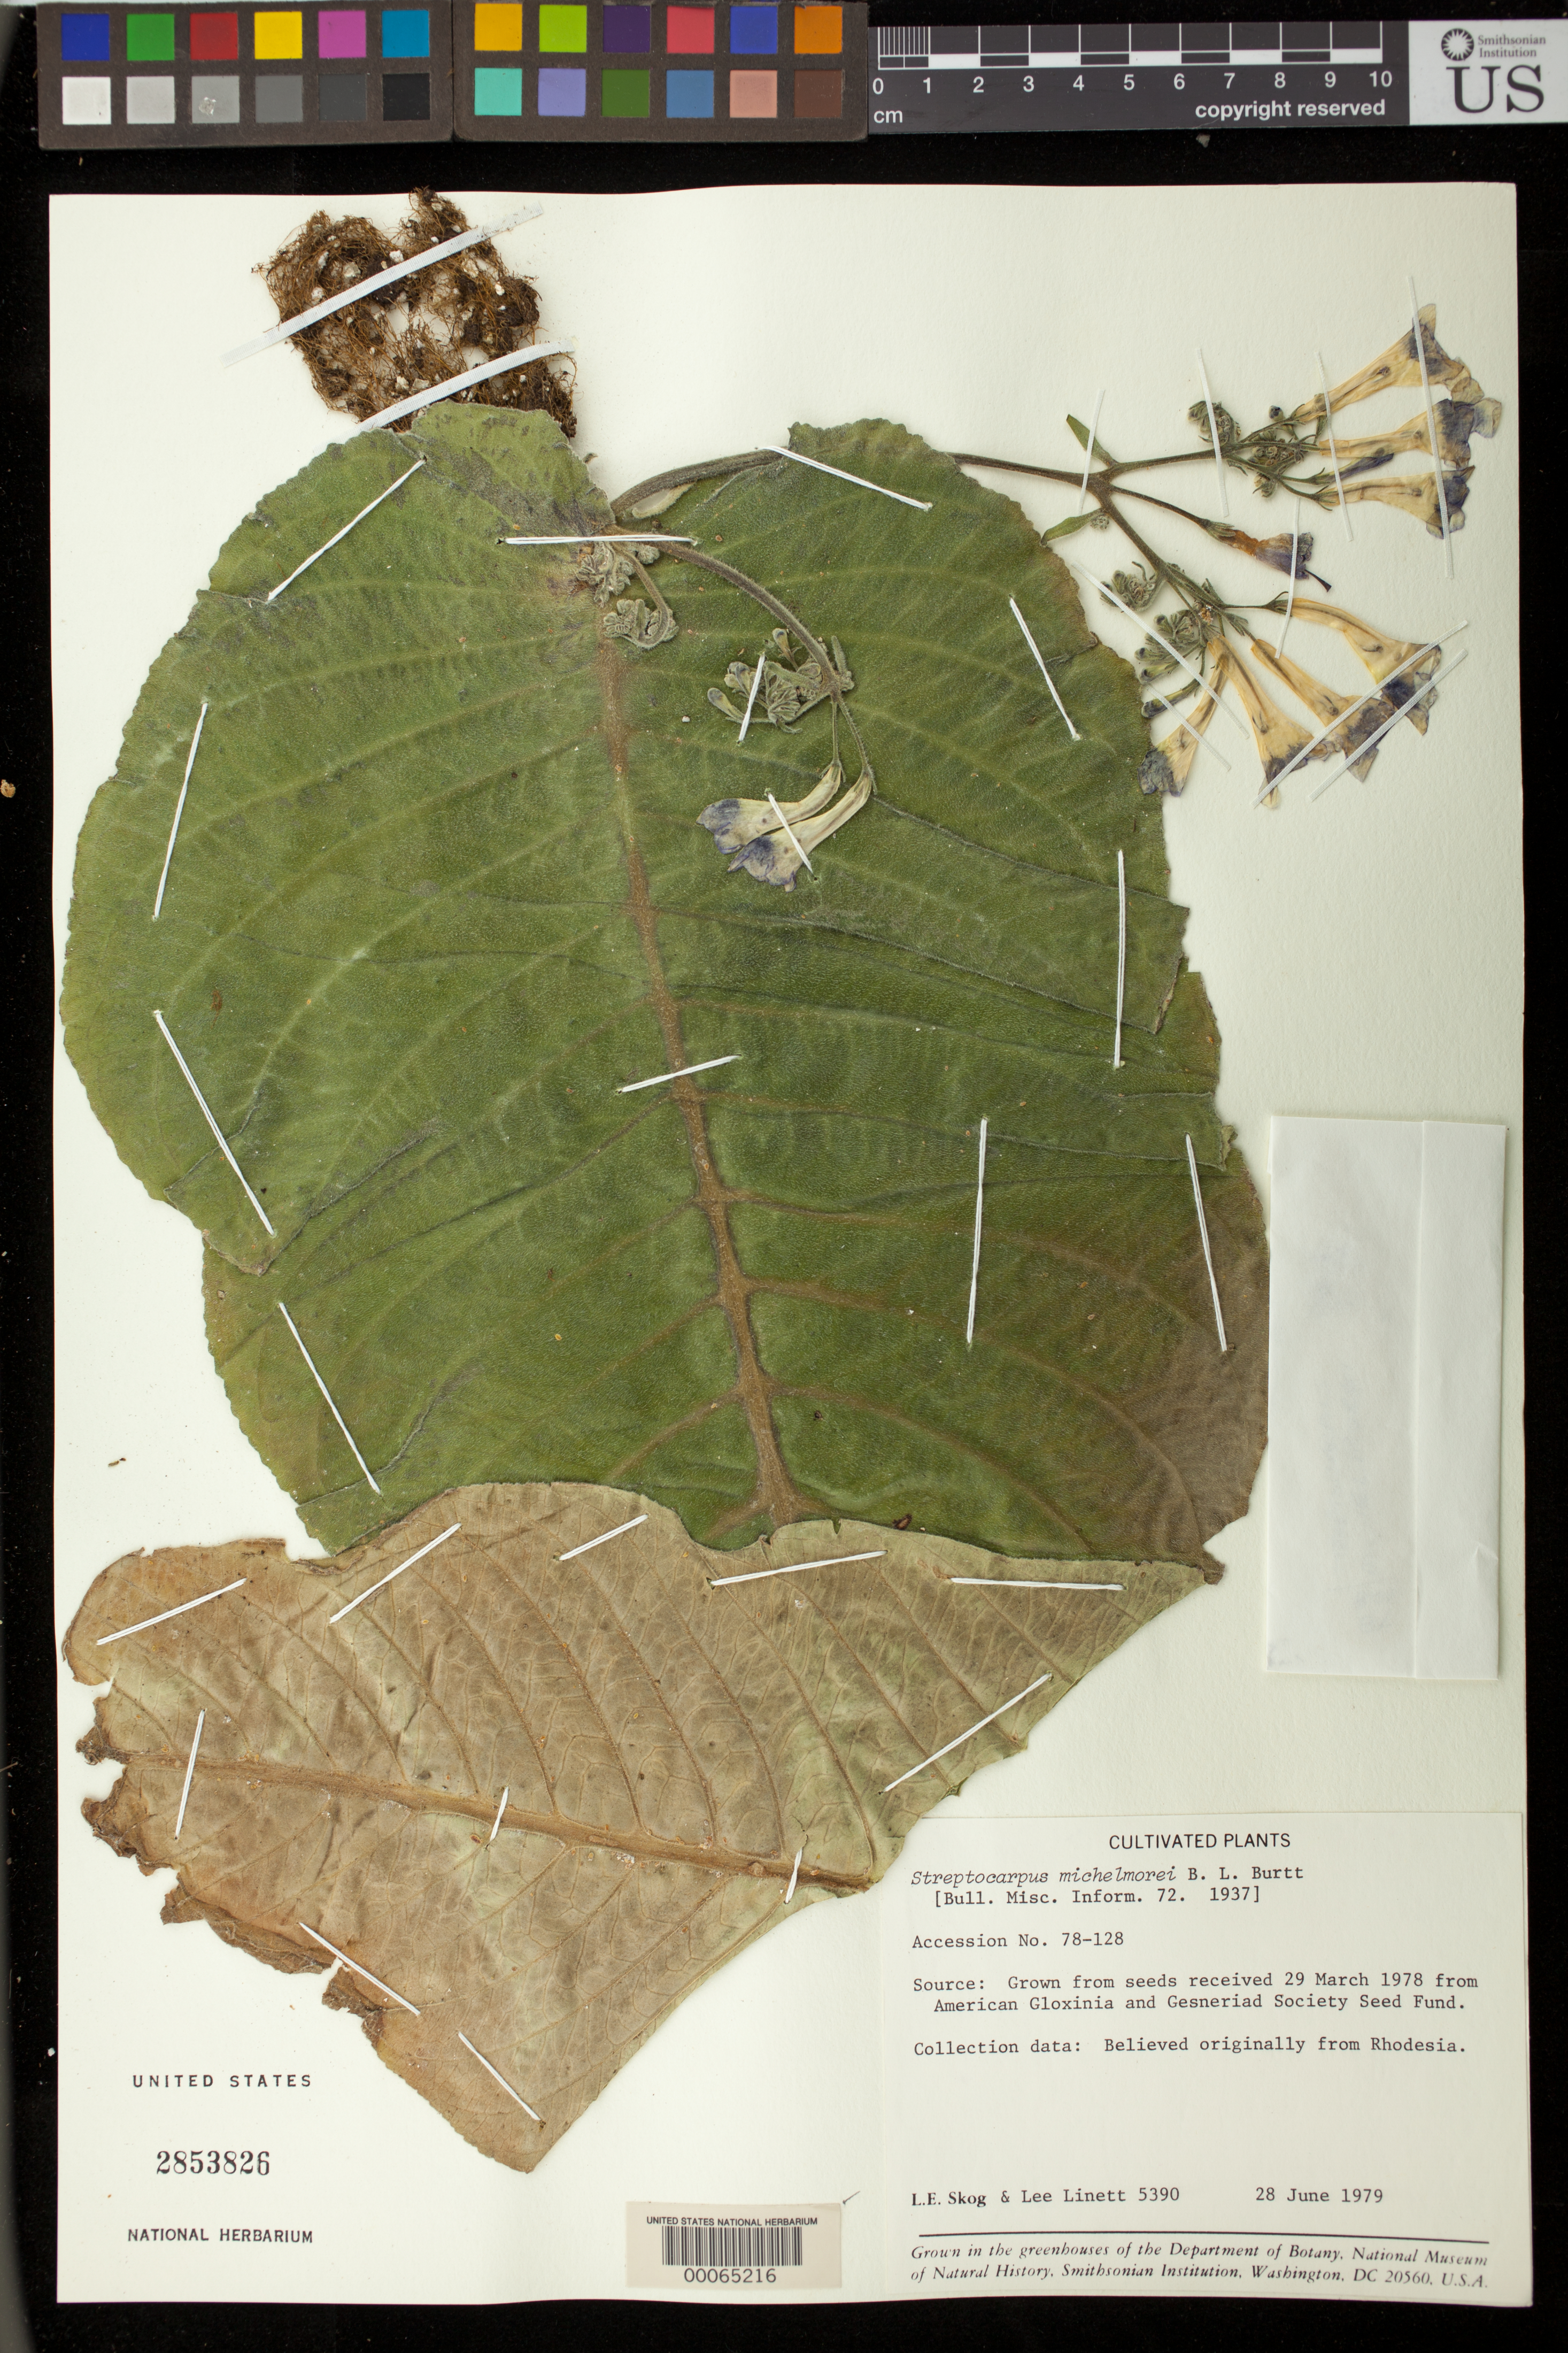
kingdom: Plantae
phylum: Tracheophyta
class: Magnoliopsida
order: Lamiales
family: Gesneriaceae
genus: Streptocarpus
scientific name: Streptocarpus michelmorei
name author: B.L. Burtt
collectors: L. E. Skog & L. Linett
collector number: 5390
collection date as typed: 28 Jun 1979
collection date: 1979-06-28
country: Zimbabwe (?)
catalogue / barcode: US 2853826